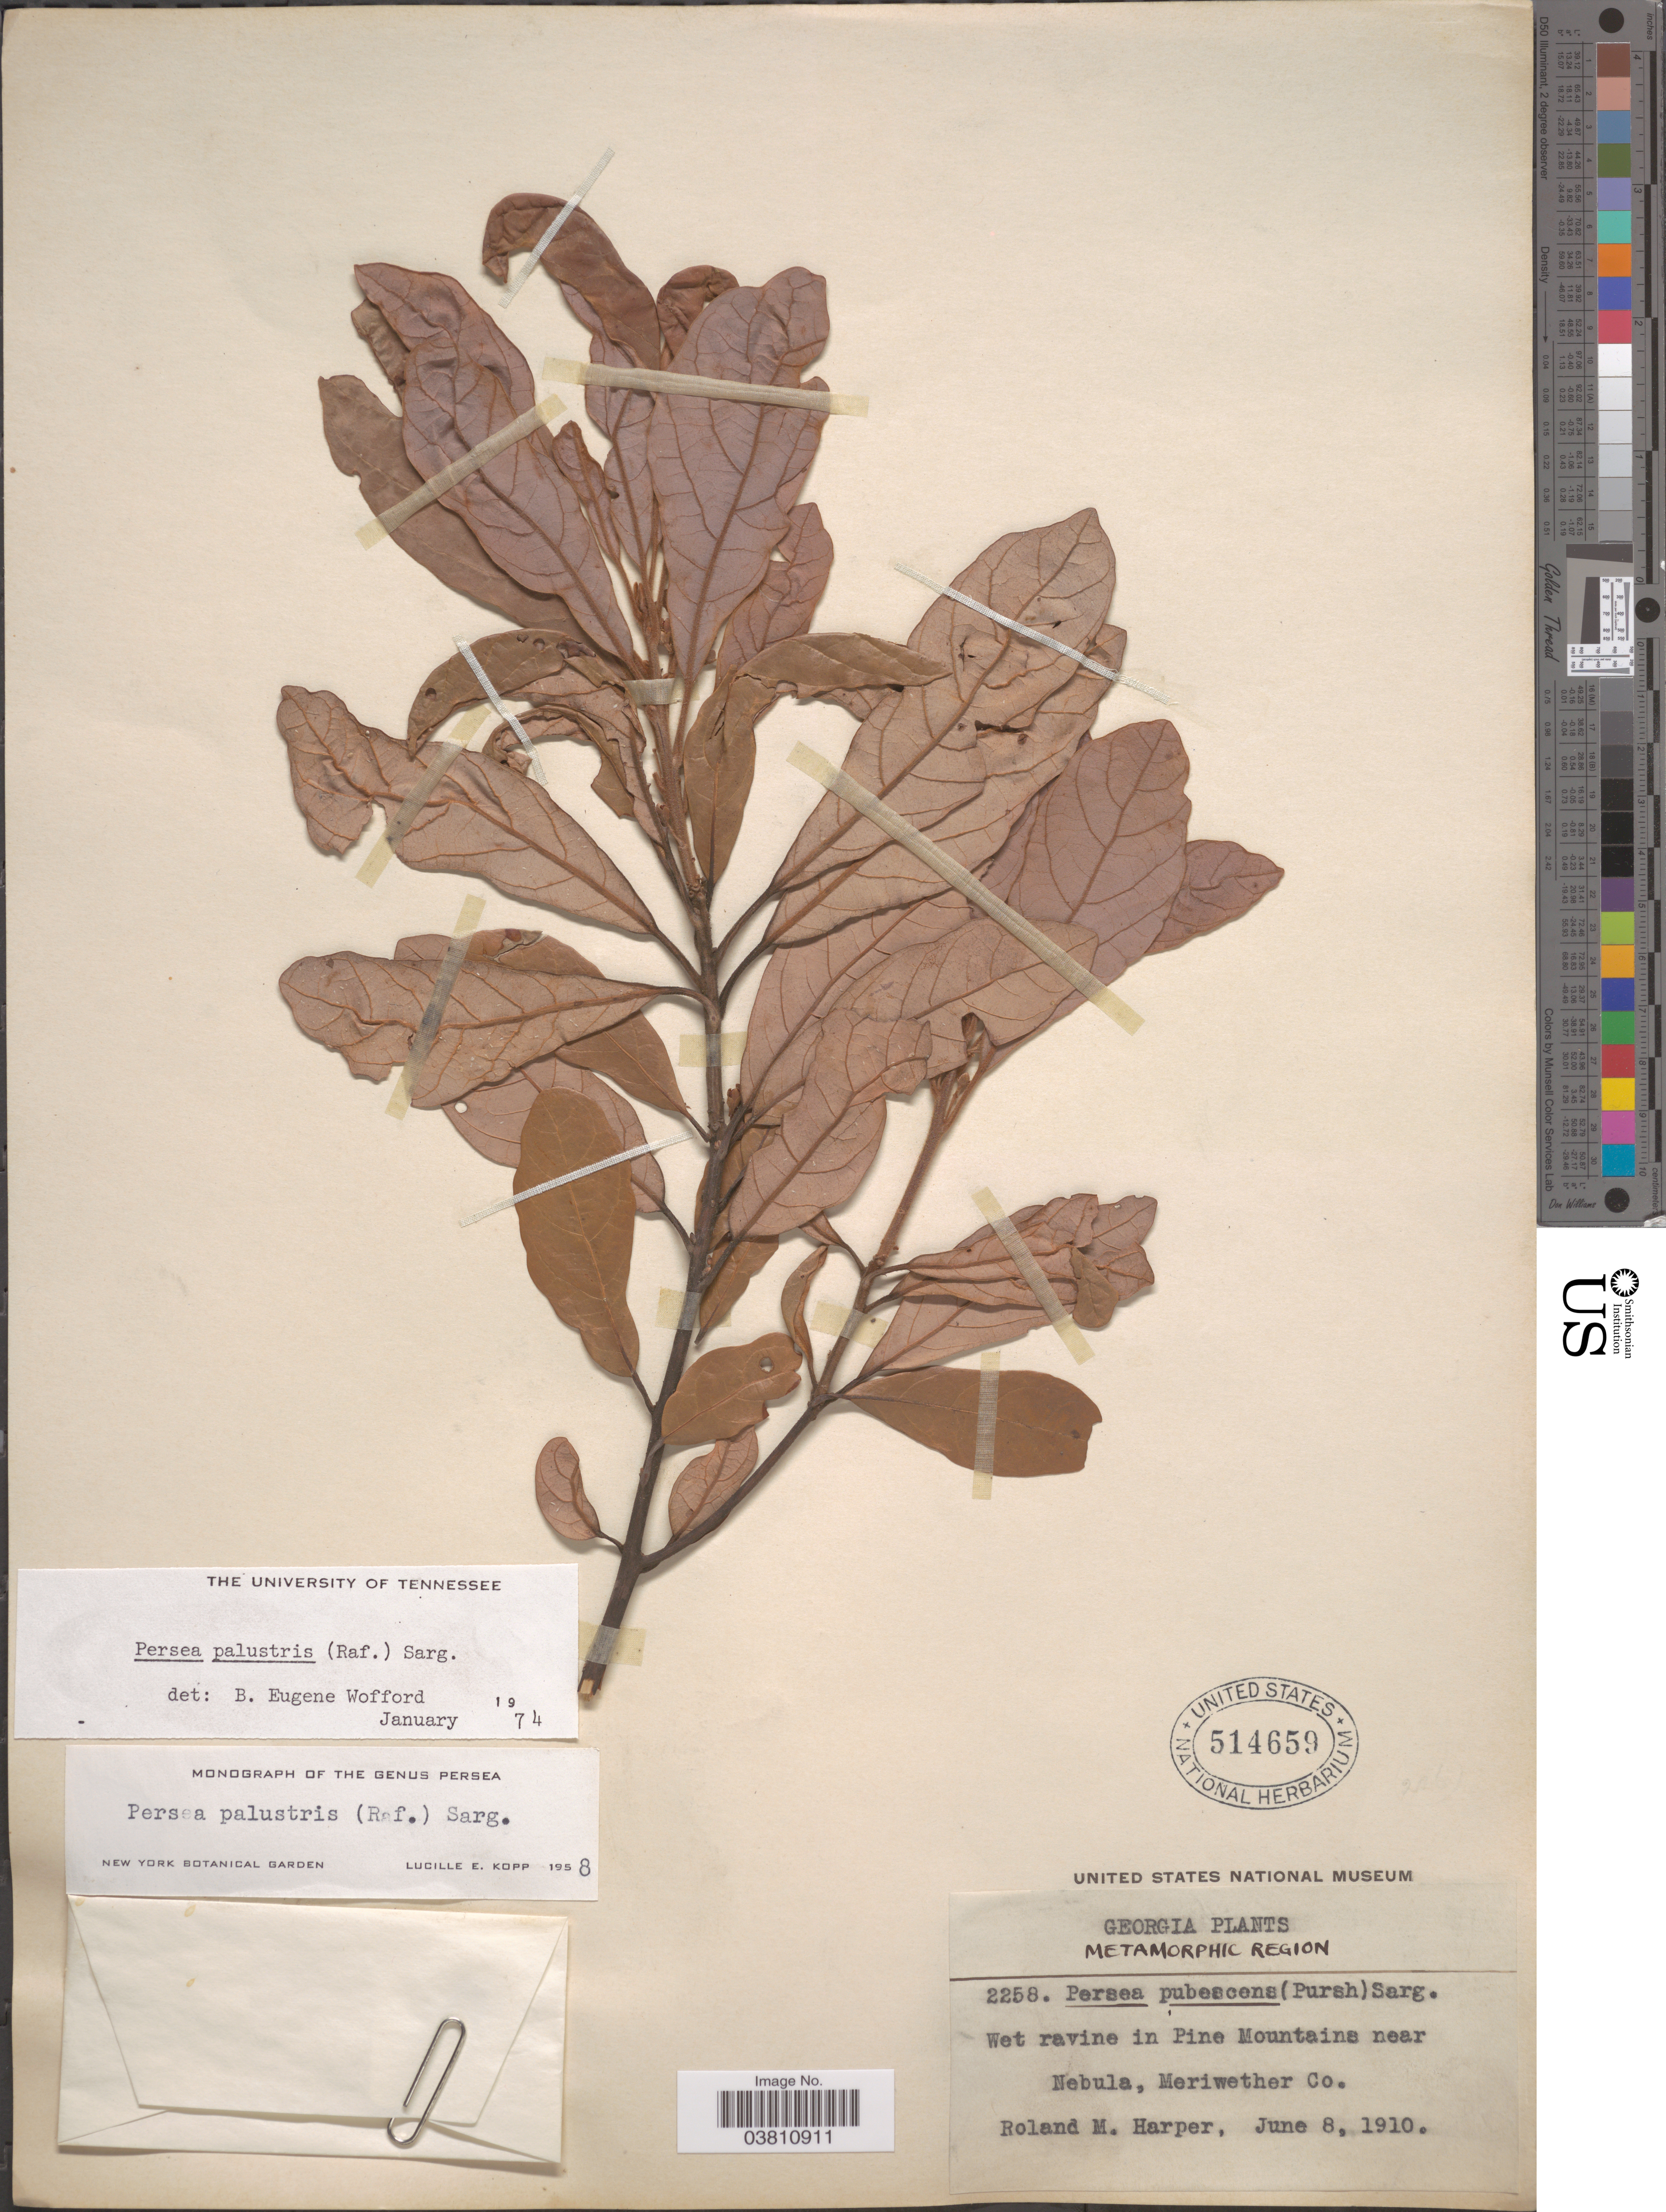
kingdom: Plantae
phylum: Tracheophyta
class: Magnoliopsida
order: Laurales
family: Lauraceae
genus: Persea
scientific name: Persea palustris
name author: (Raf.) Sarg.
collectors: R. M. Harper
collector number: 2258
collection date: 1910-06-08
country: United States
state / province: Georgia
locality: Metamorphic Region. Wet ravine in Pine Mountains near Nebula, Meriwether Co.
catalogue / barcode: US 514659